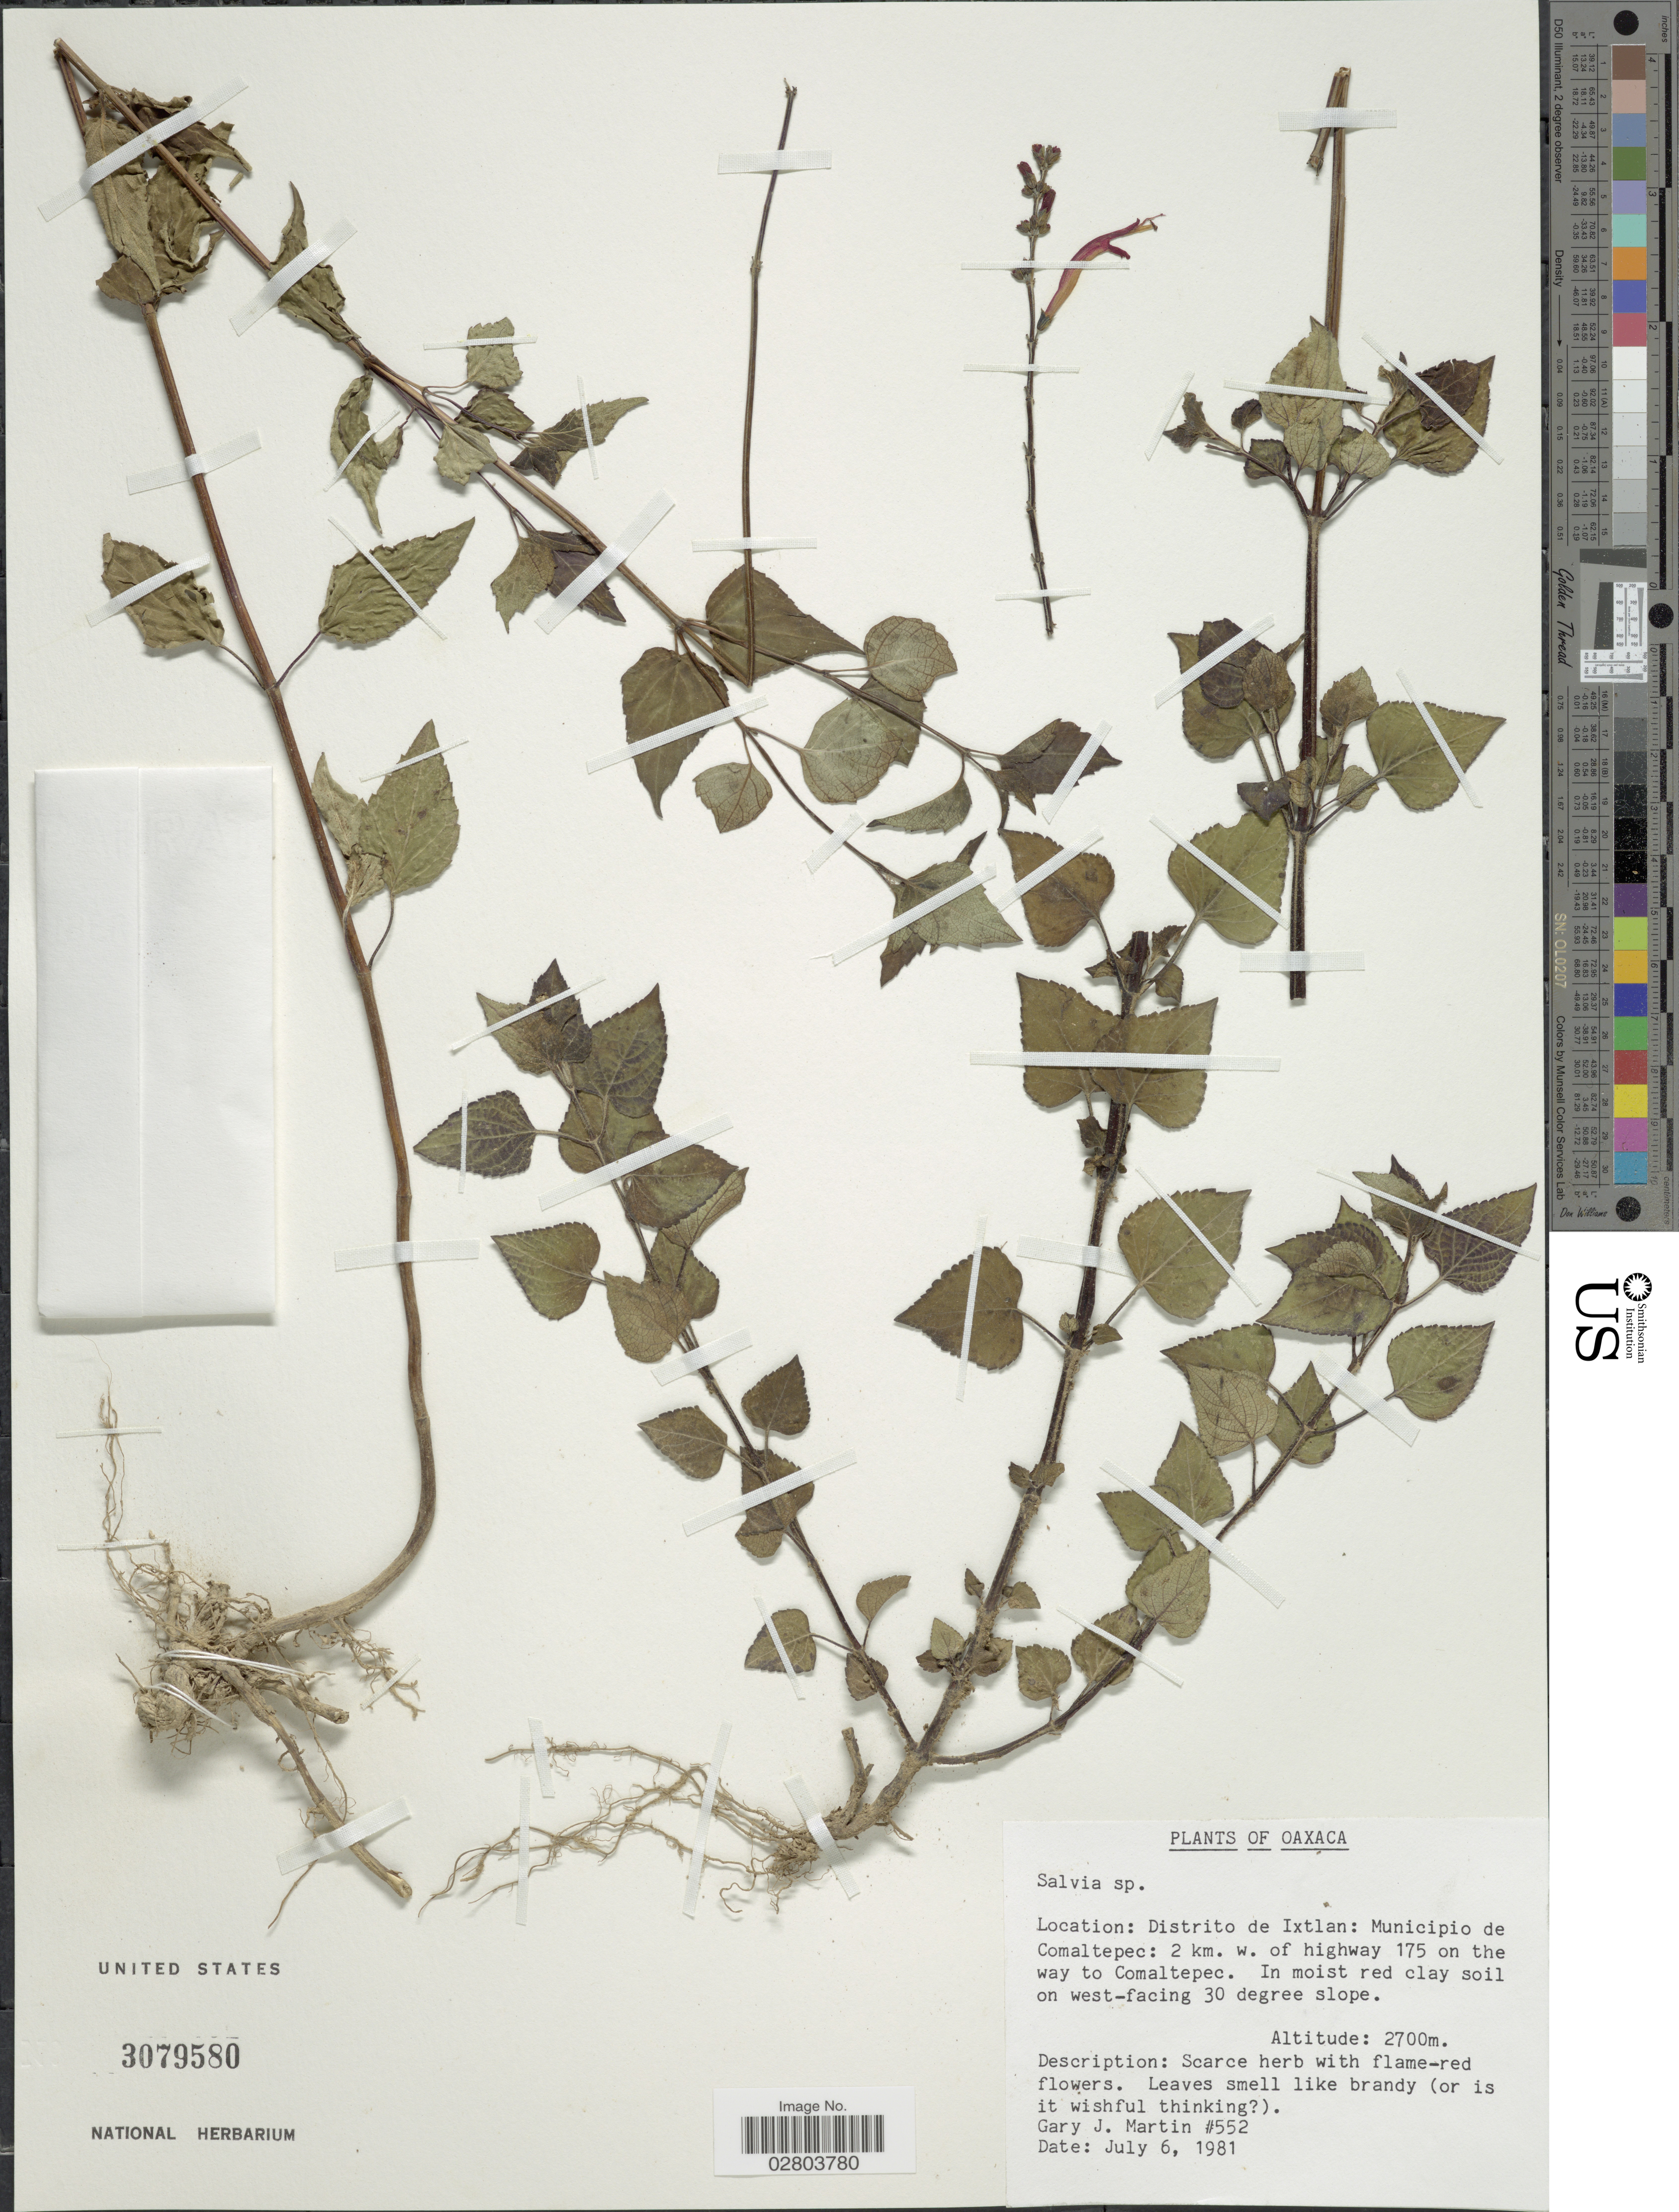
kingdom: Plantae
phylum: Tracheophyta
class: Magnoliopsida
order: Lamiales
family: Lamiaceae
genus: Salvia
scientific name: Salvia sp.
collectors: G. J. Martin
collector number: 552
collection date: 1981-07-06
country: Mexico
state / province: Oaxaca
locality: Distrito de Ixtlan: Municipio de Comaltepec: 2 km. w. of highway 175 on the way to Comaltepec.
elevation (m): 2700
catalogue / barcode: US 3079580